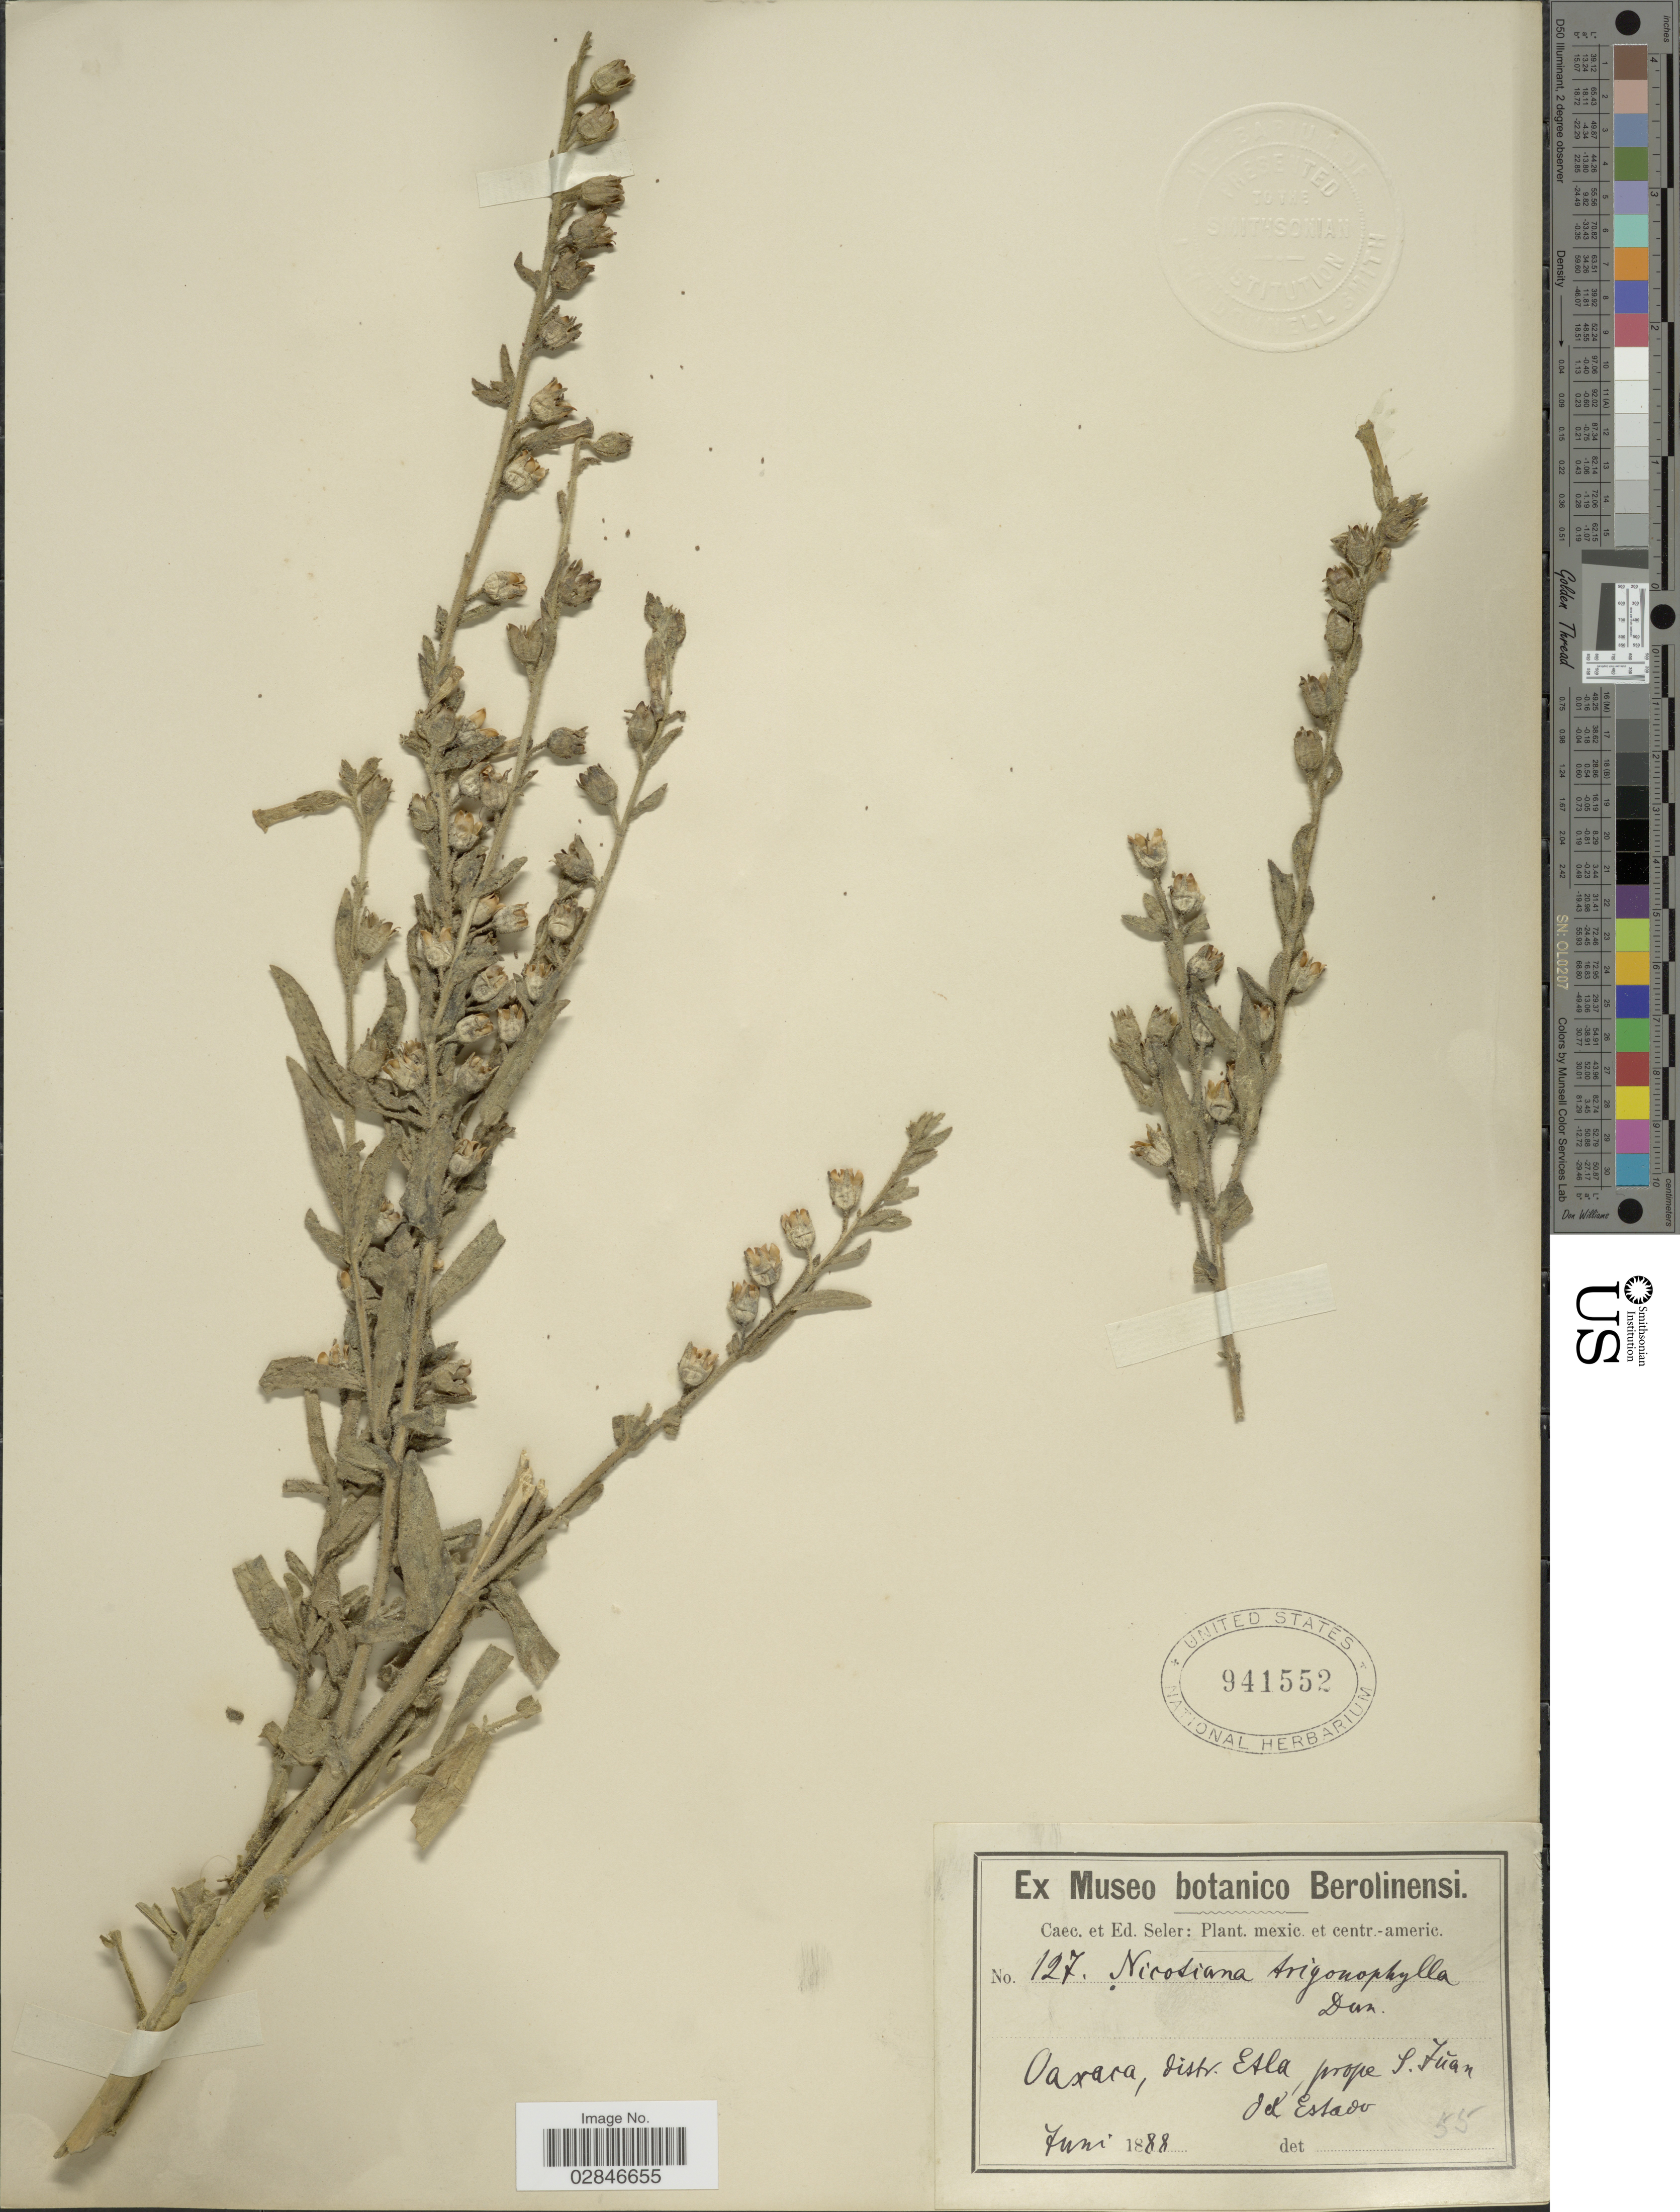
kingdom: Plantae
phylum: Tracheophyta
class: Magnoliopsida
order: Solanales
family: Solanaceae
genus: Nicotiana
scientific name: Nicotiana trigonophylla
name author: Dunal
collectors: ex Caec. et Ed Seler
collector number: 127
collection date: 1888-06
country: Mexico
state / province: Oaxaca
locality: Distr. Etla, prope S. Juán del Estado.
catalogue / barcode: US 941552